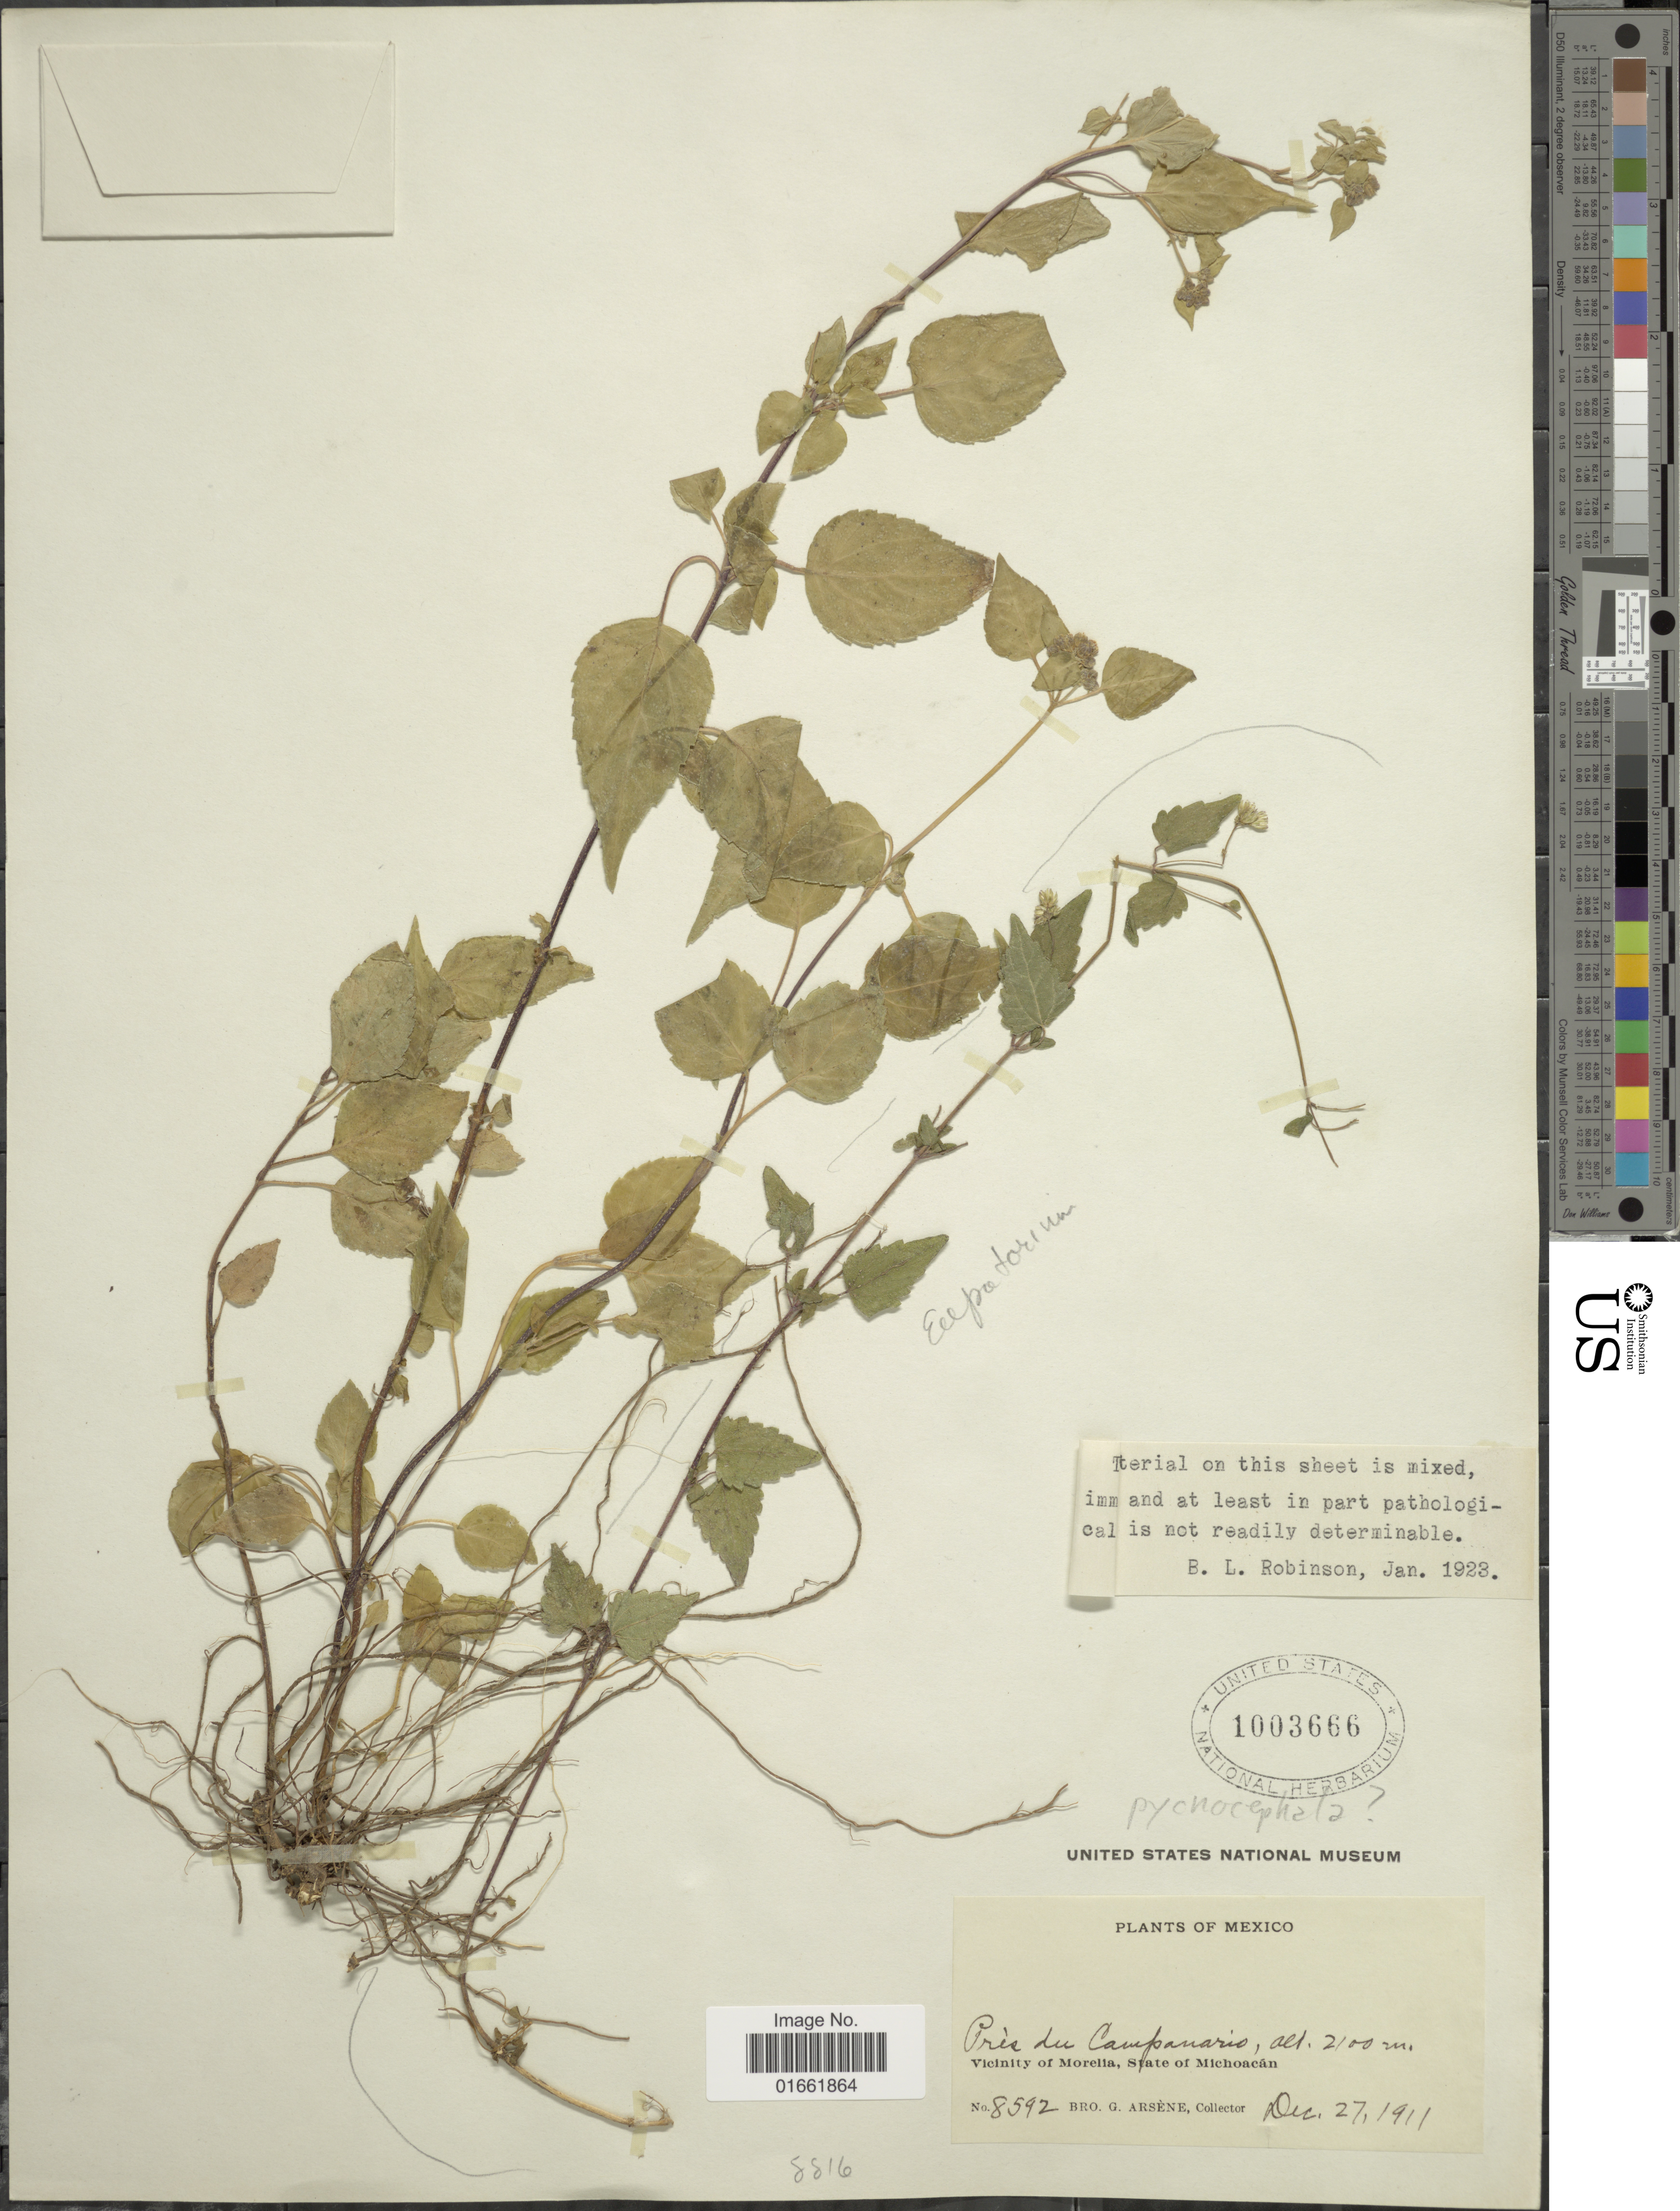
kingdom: Plantae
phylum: Tracheophyta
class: Magnoliopsida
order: Asterales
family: Asteraceae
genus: Fleischmannia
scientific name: Fleischmannia pycnocephala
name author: (Less.) R.M. King & H. Rob.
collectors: Bro. G. Arsène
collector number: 8592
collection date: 1911-12-27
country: Mexico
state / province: Michoacán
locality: Près du Campanario. Vicinity of Morelia, State of Michoacán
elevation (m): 2100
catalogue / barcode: US 1003666